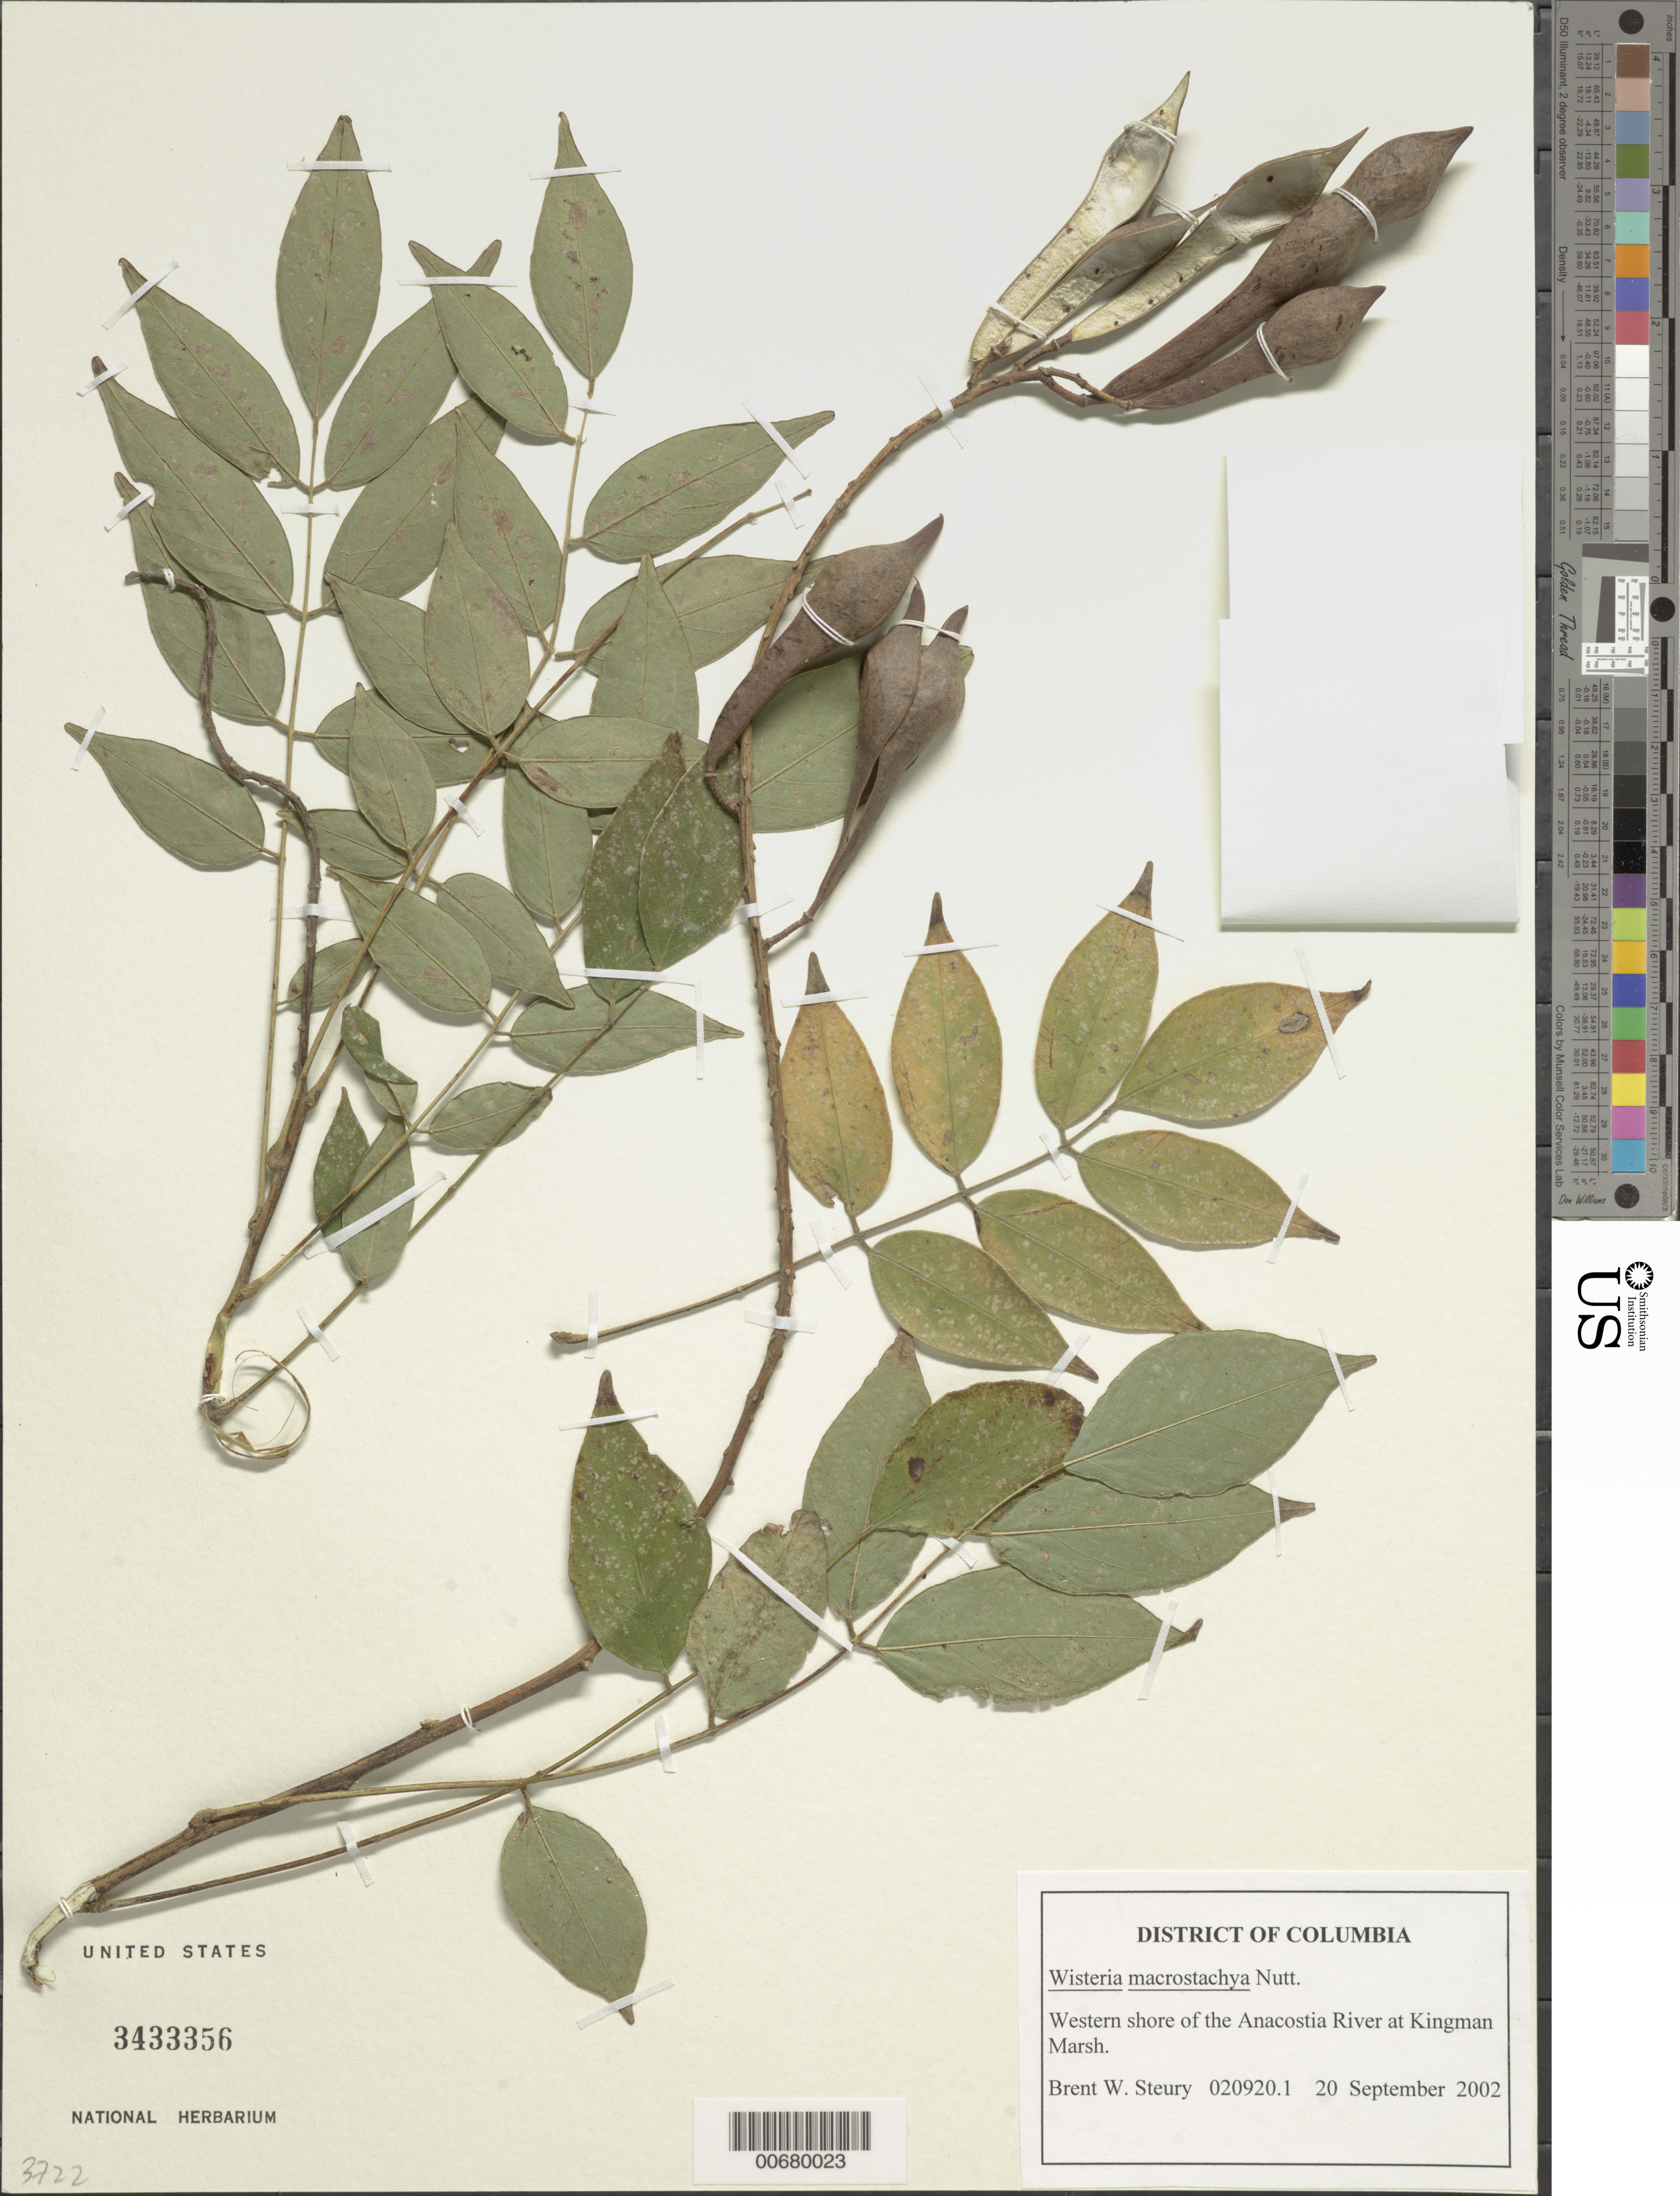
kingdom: Plantae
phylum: Tracheophyta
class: Magnoliopsida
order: Fabales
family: Fabaceae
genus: Wisteria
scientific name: Wisteria frutescens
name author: (L.) Poir.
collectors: B. Steury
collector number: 020921.1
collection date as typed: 20 September 2002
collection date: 2002-09-20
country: United States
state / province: District of Columbia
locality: Western shore of the Anacostia River at Kingman Marsh.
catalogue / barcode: US 3433356